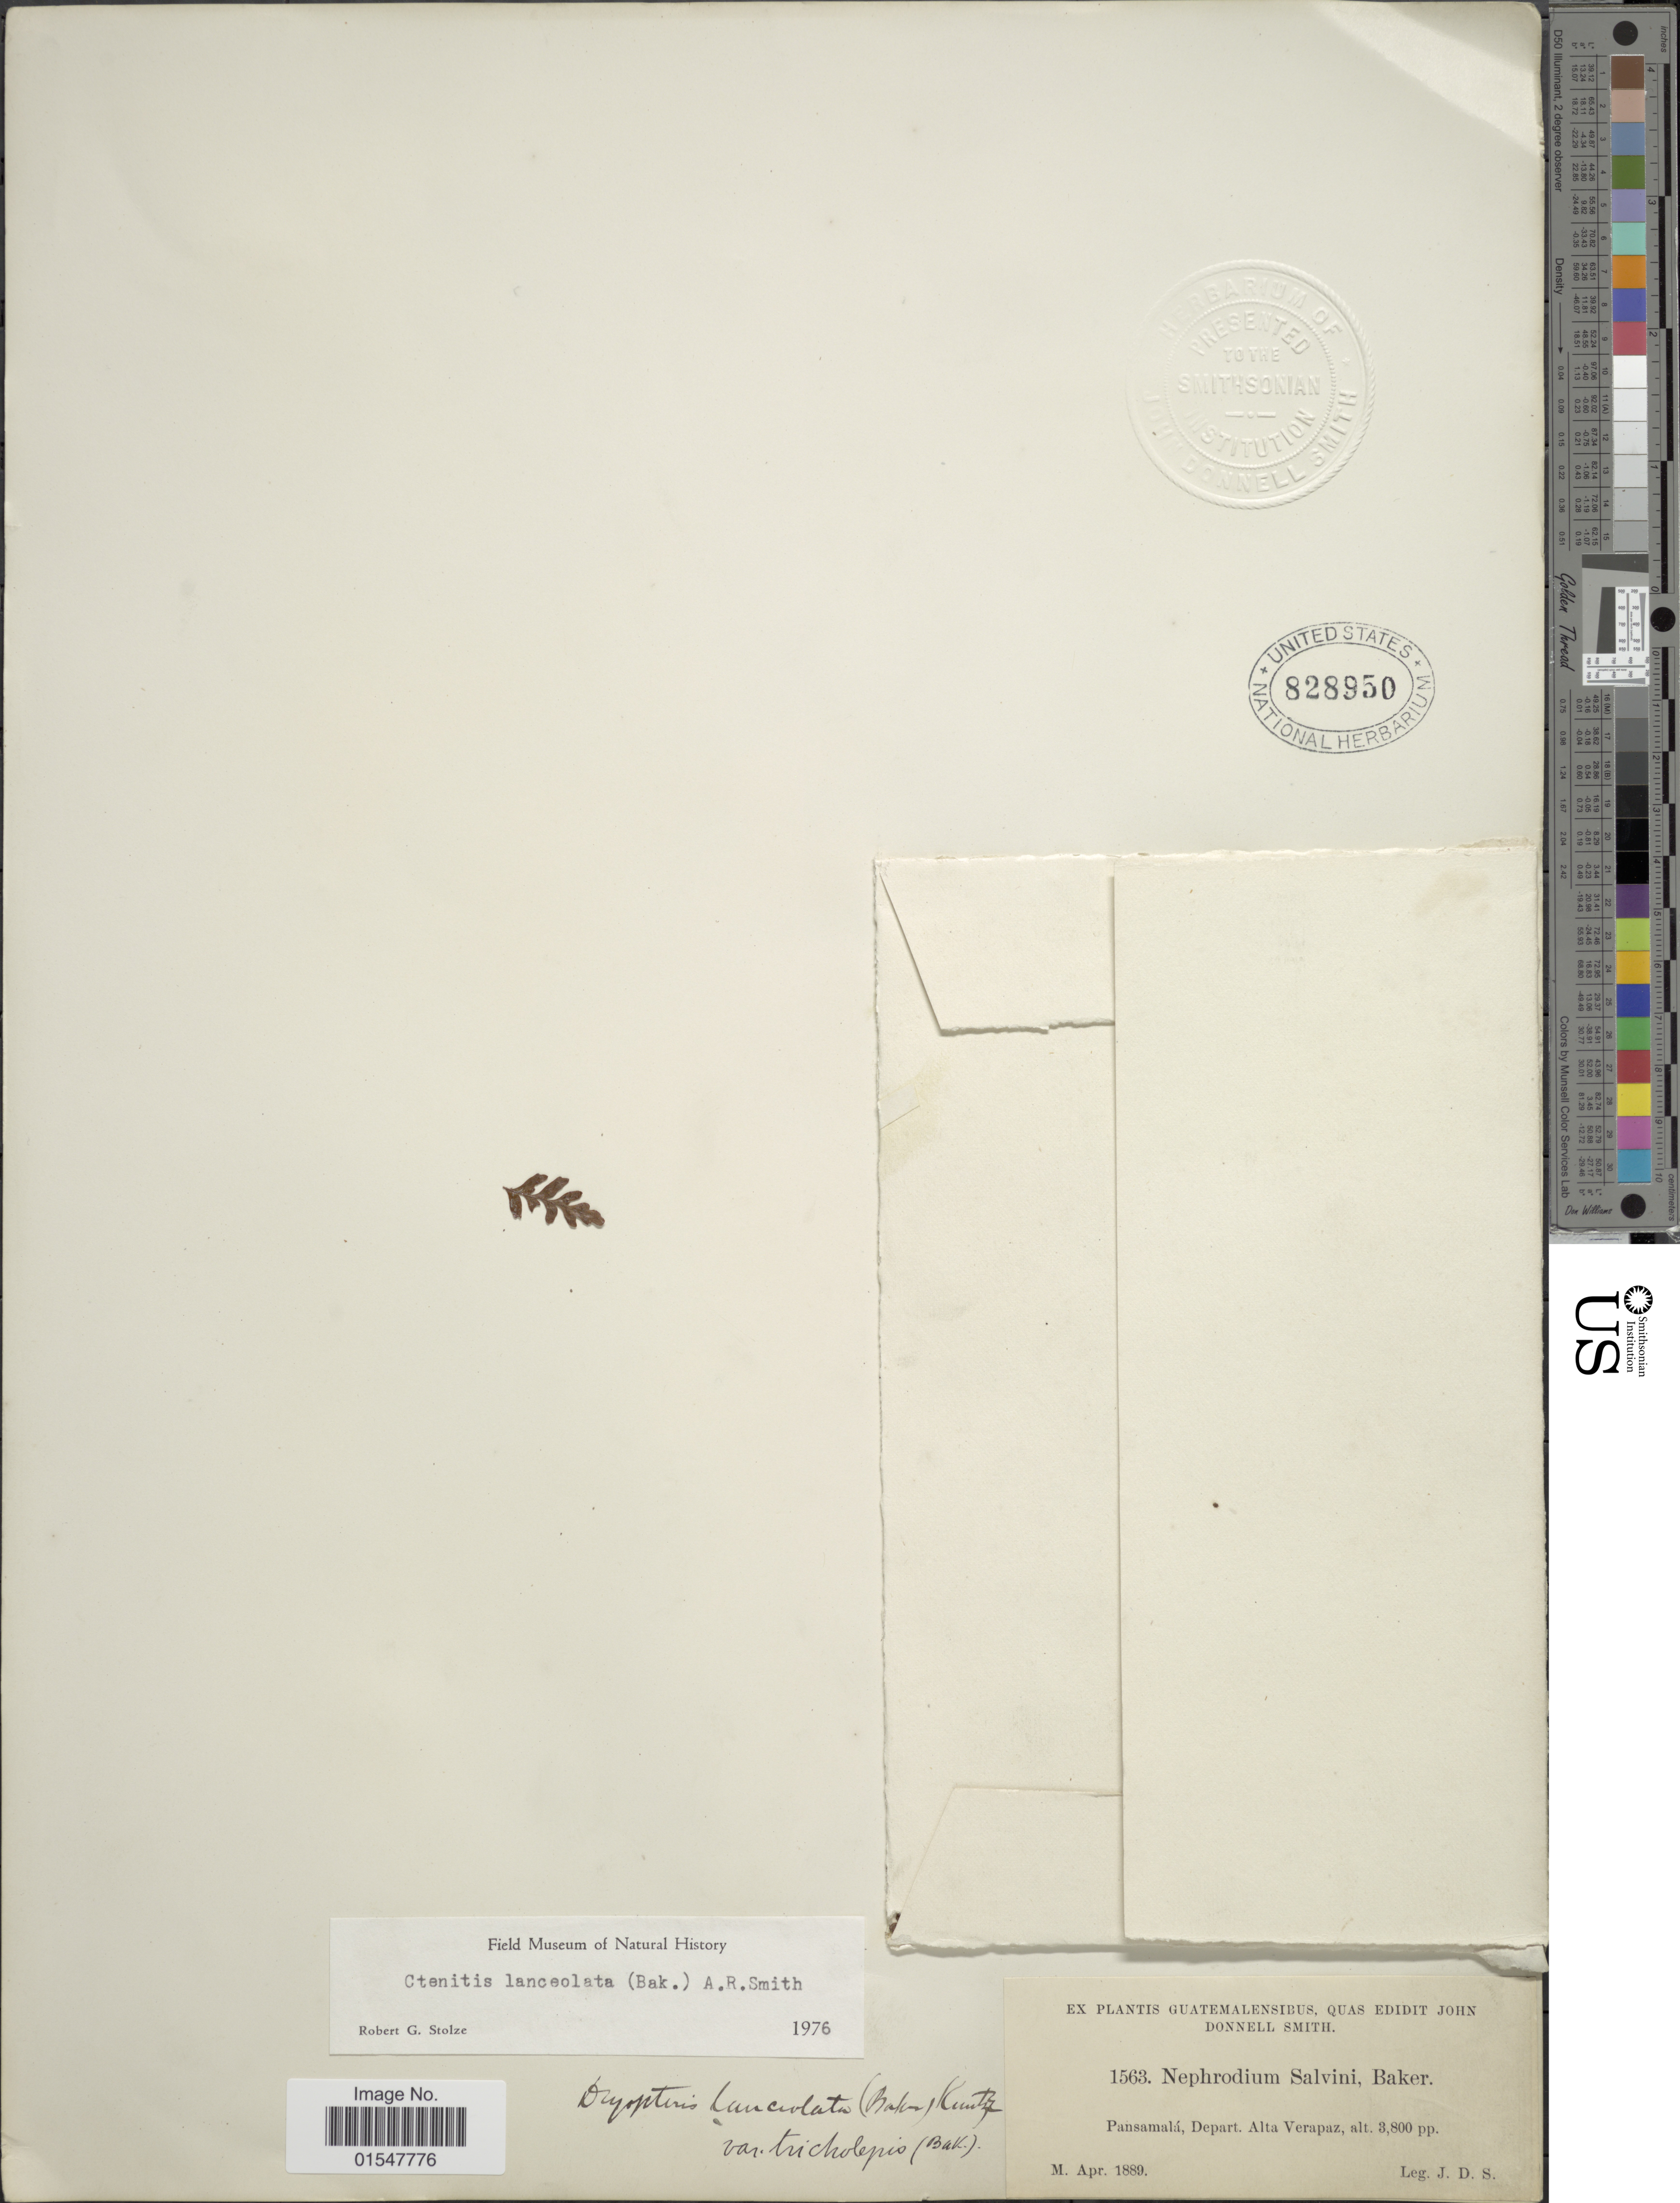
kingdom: Plantae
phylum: Tracheophyta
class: Polypodiopsida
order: Polypodiales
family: Dryopteridaceae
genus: Ctenitis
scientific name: Ctenitis lanceolata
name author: (Baker) A.R. Sm.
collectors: J. Donnell Smith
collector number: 1563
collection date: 1889-04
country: Guatemala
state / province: Alta Verapaz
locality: Pansamalá, depart. Alta Verapaz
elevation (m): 1158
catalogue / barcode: US 828950